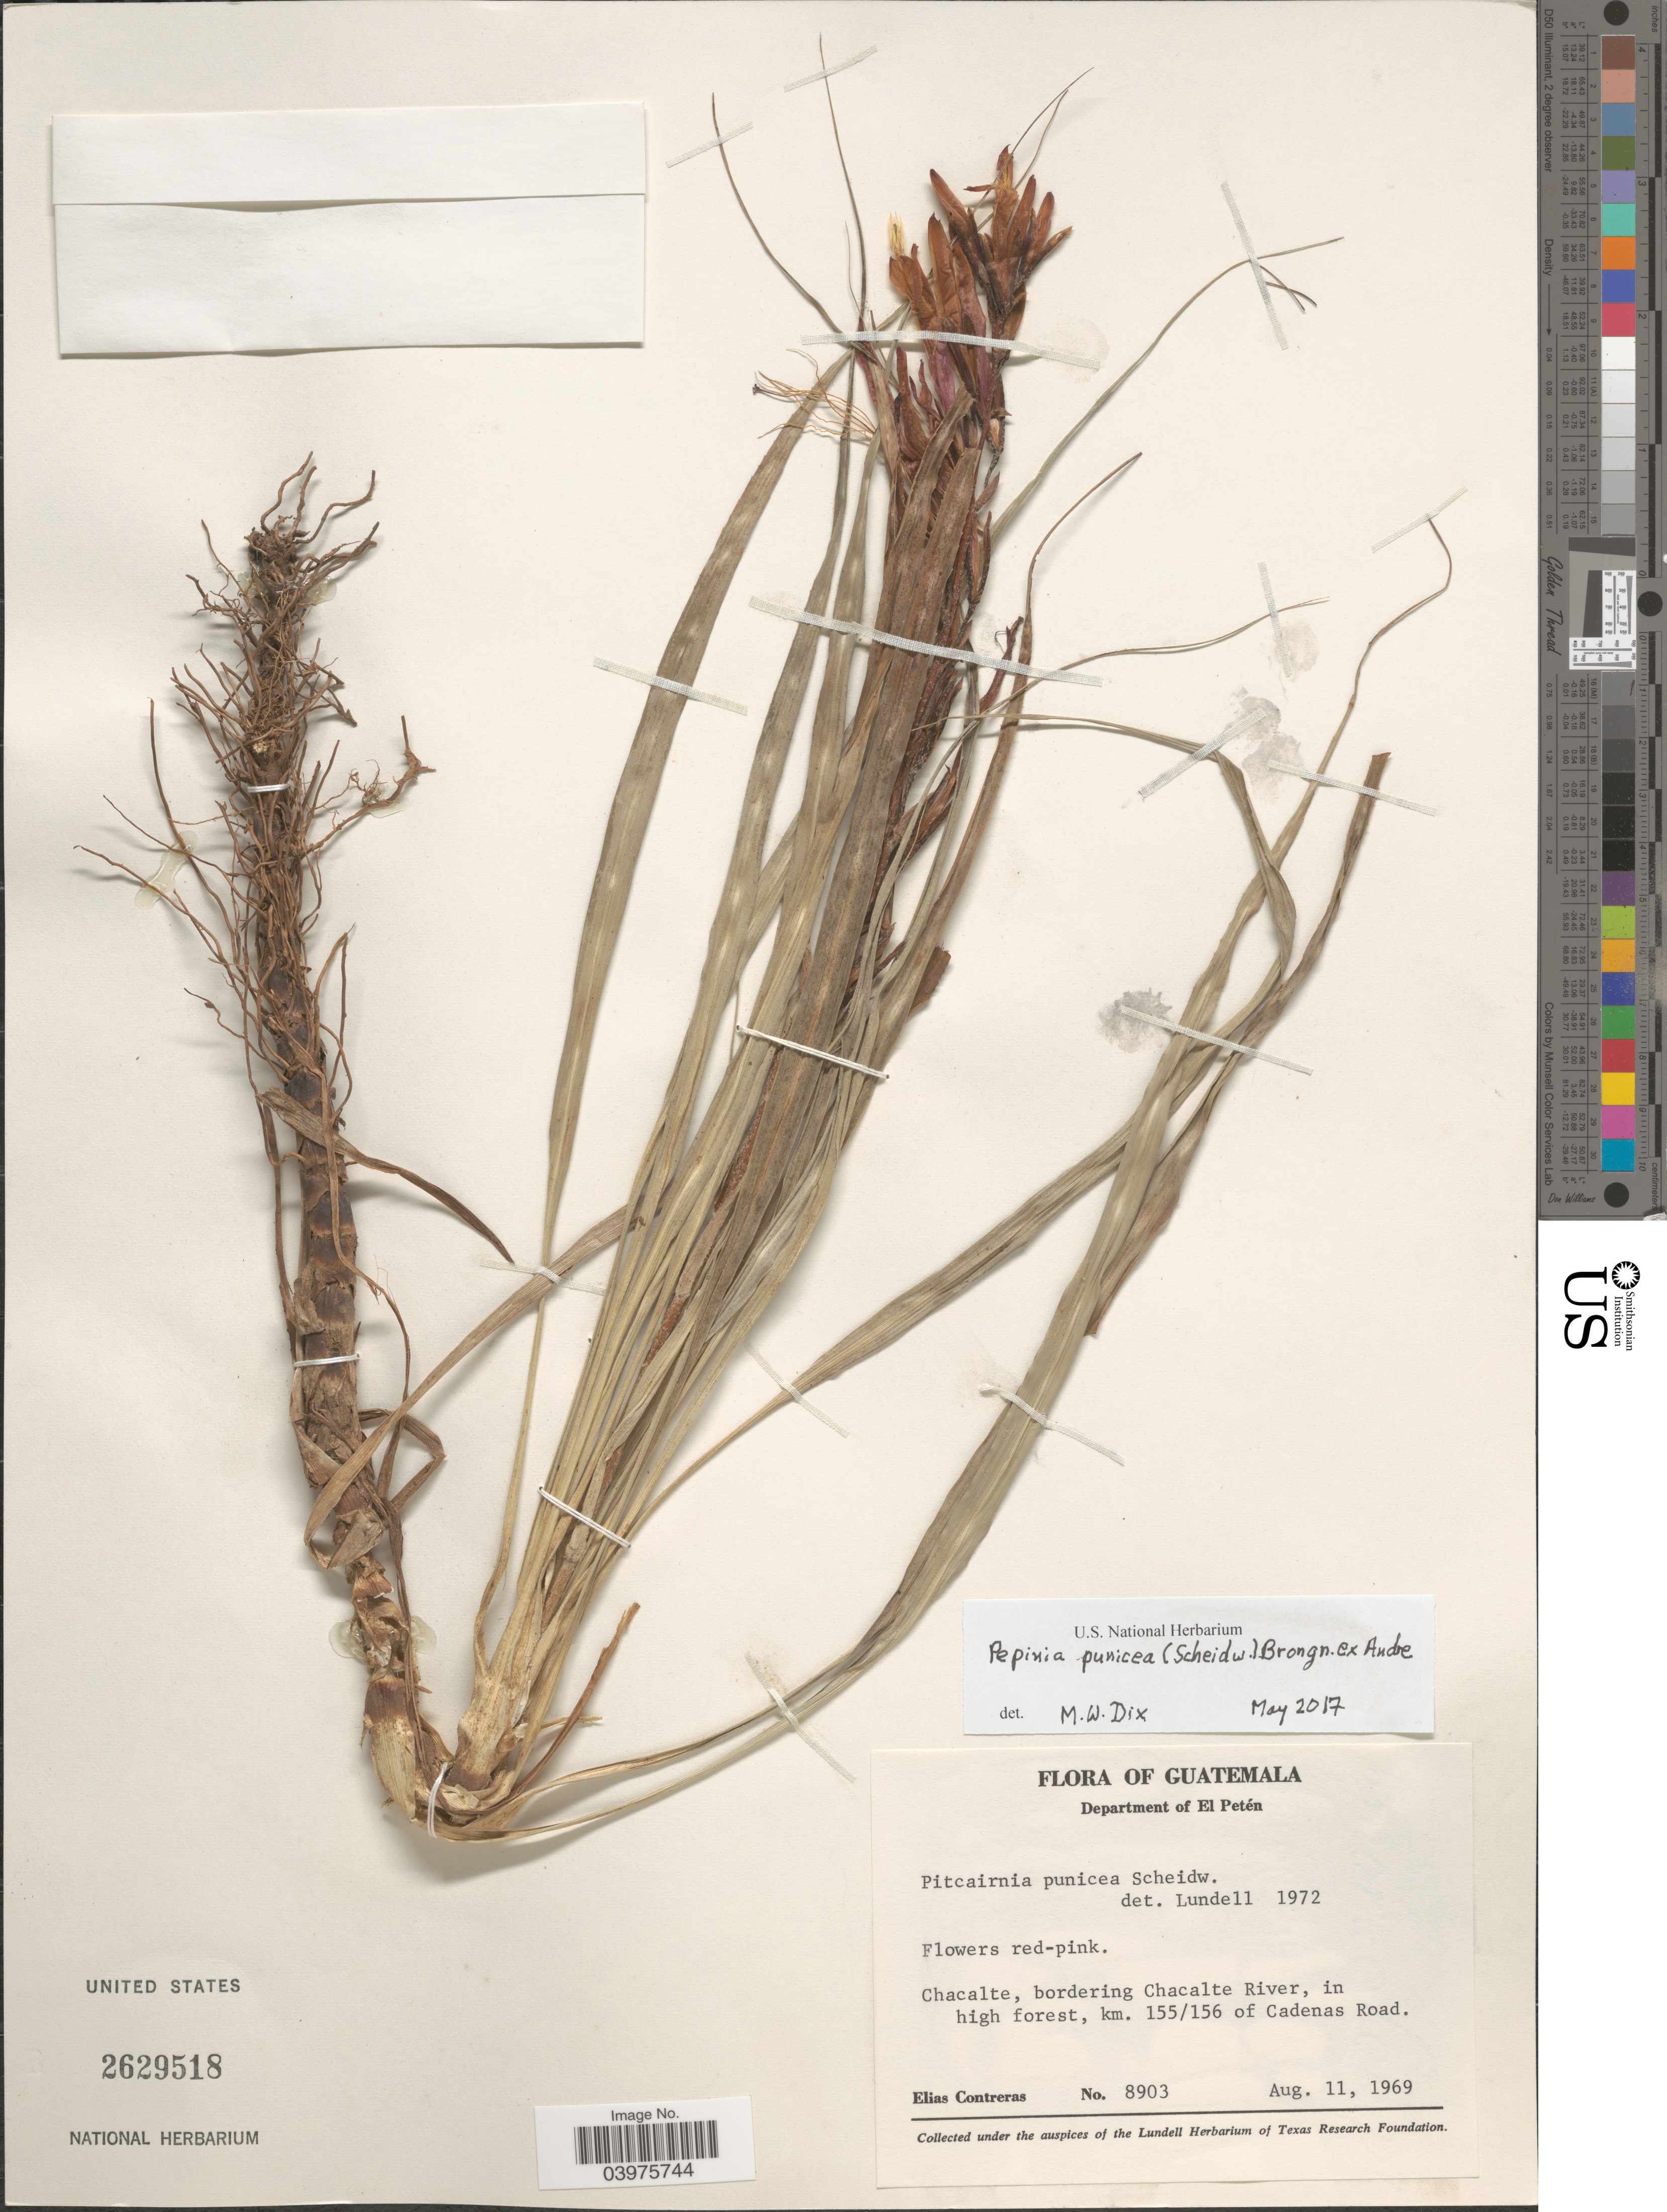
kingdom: Plantae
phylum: Tracheophyta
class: Liliopsida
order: Poales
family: Bromeliaceae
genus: Pitcairnia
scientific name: Pitcairnia punicea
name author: Scheidw.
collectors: E. Contreras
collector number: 8903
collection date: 1969-08-11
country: Guatemala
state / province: El Peten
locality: Department of El Petén. Chacalte, bordering Chacalte River, in high forest, km. 155/156 of Cadenas Road.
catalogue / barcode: US 2629518